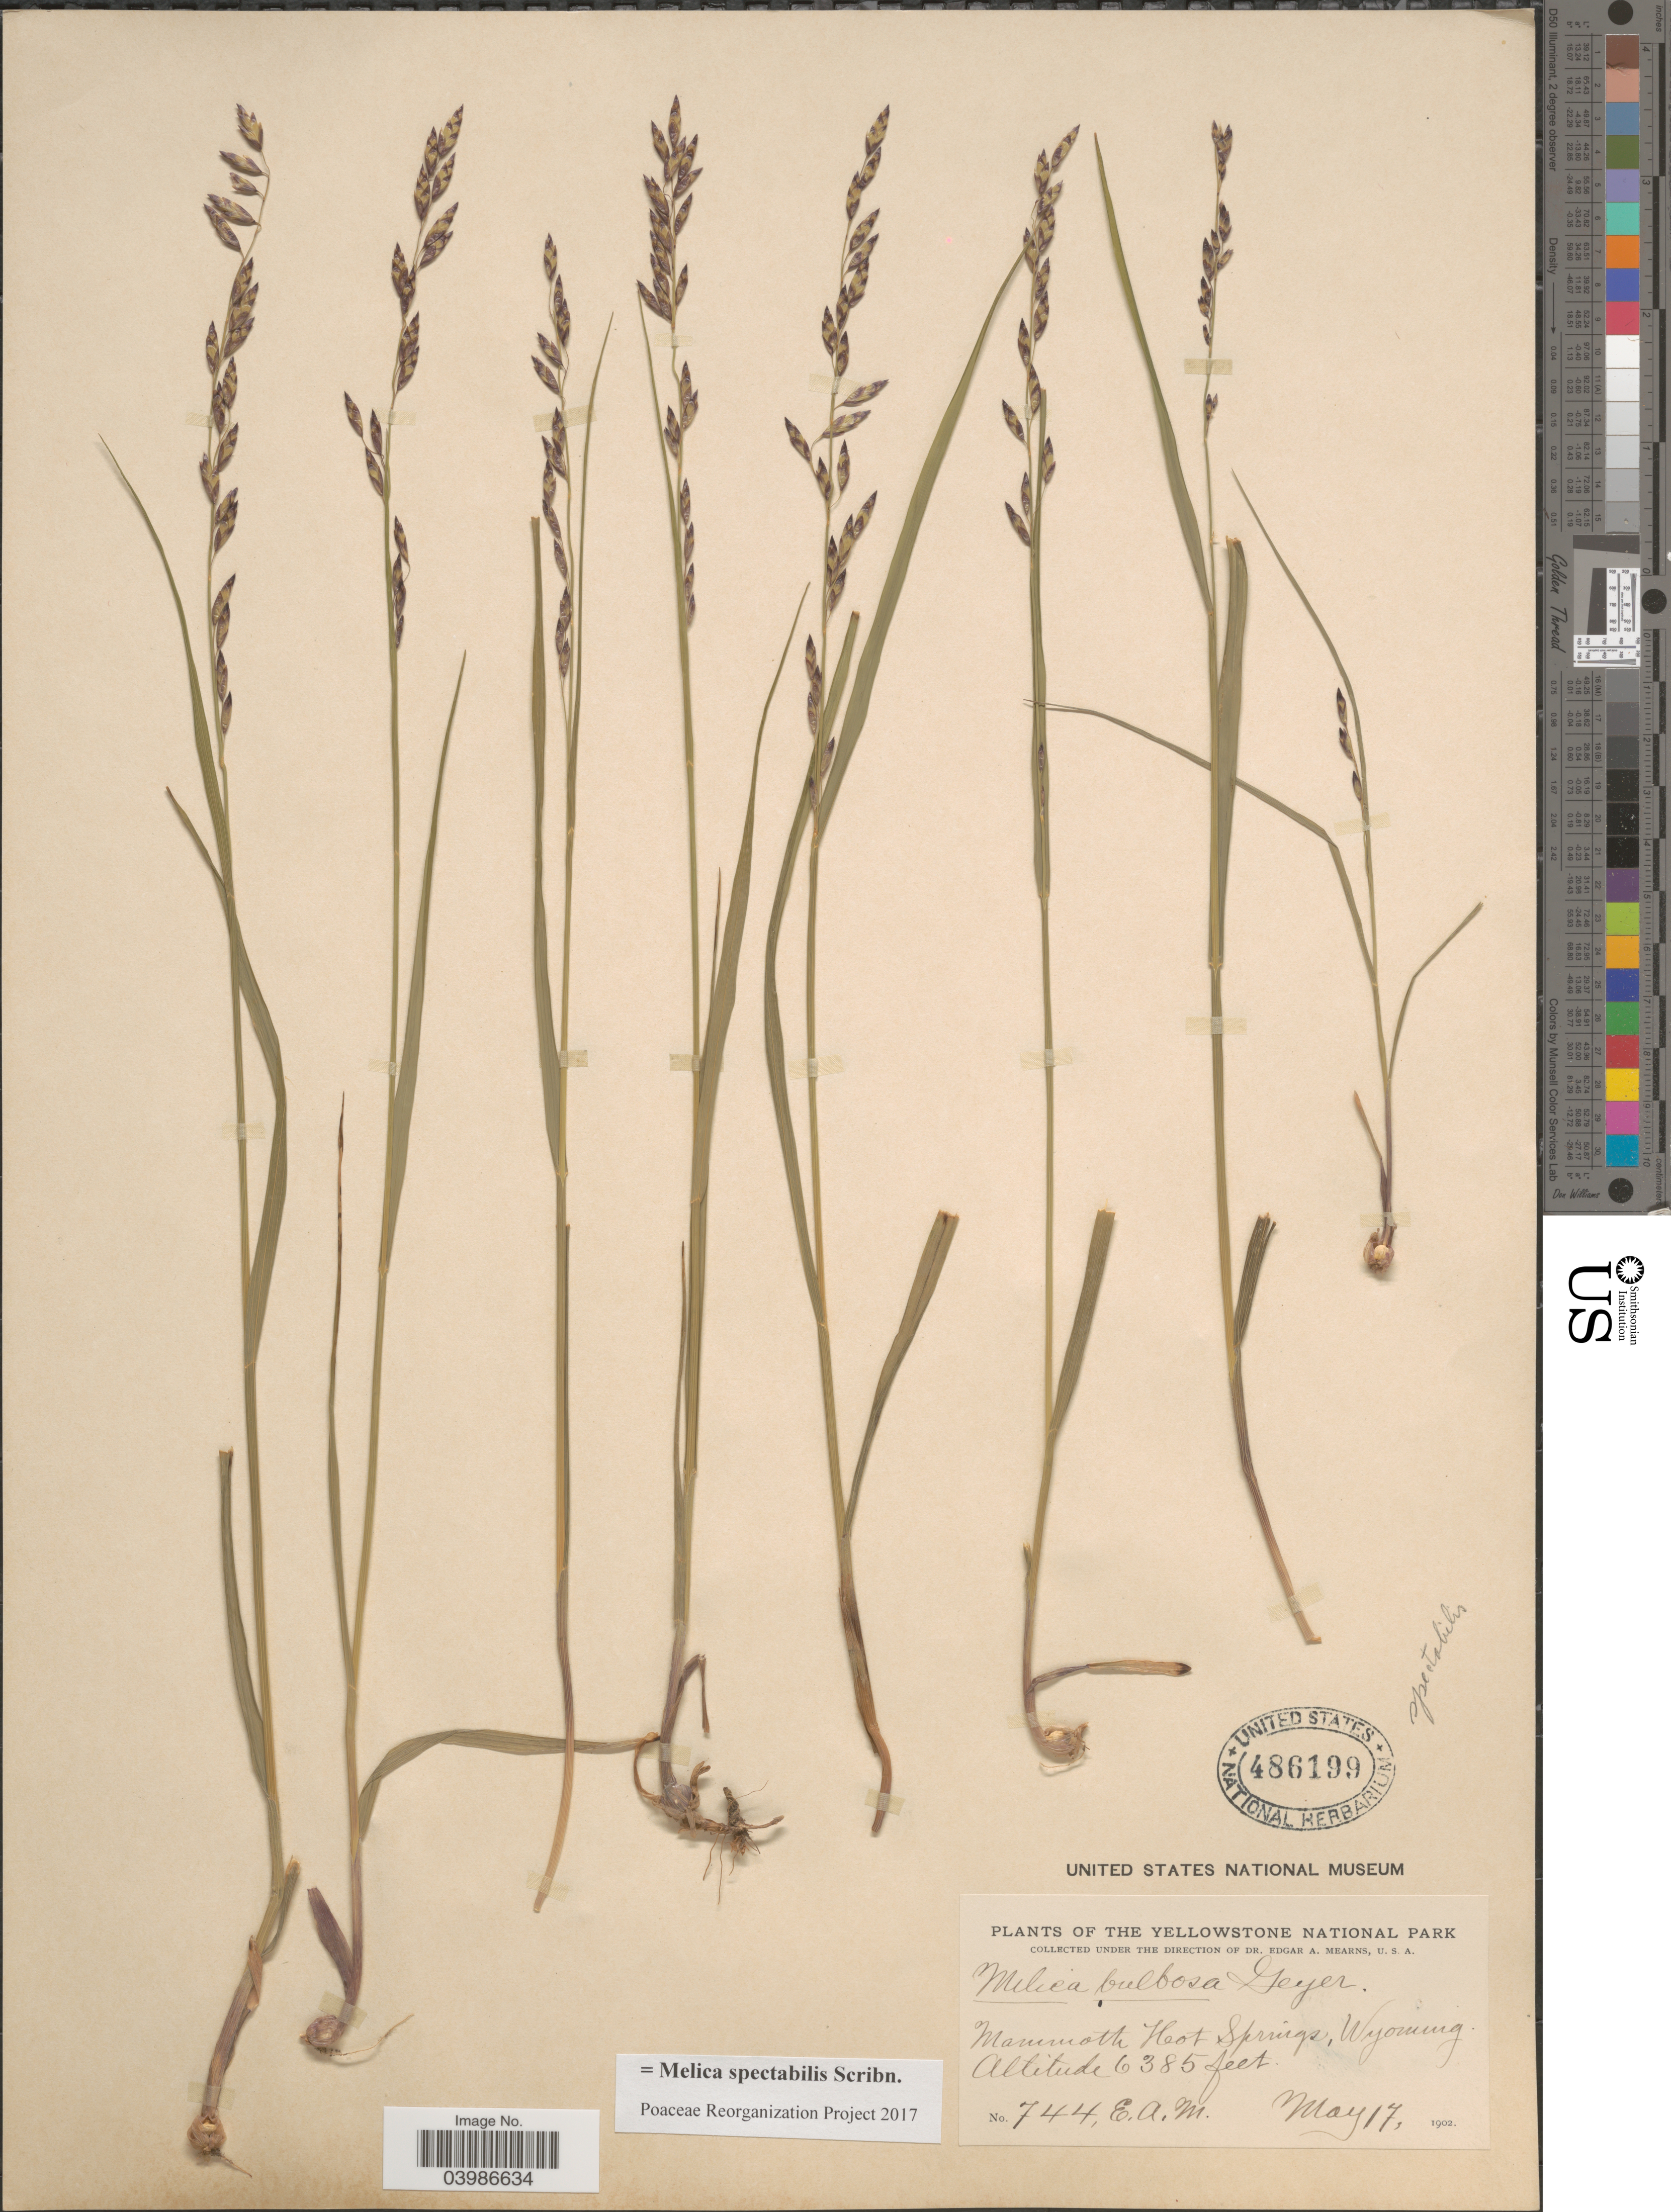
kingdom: Plantae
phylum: Tracheophyta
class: Liliopsida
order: Poales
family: Poaceae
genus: Melica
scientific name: Melica spectabilis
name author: Scribn.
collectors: E. A. Mearns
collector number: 744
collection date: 1902-05-17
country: United States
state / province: Wyoming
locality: The Yellowstone National Park. Mammoth Hot Springs.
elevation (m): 1946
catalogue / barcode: US 486199